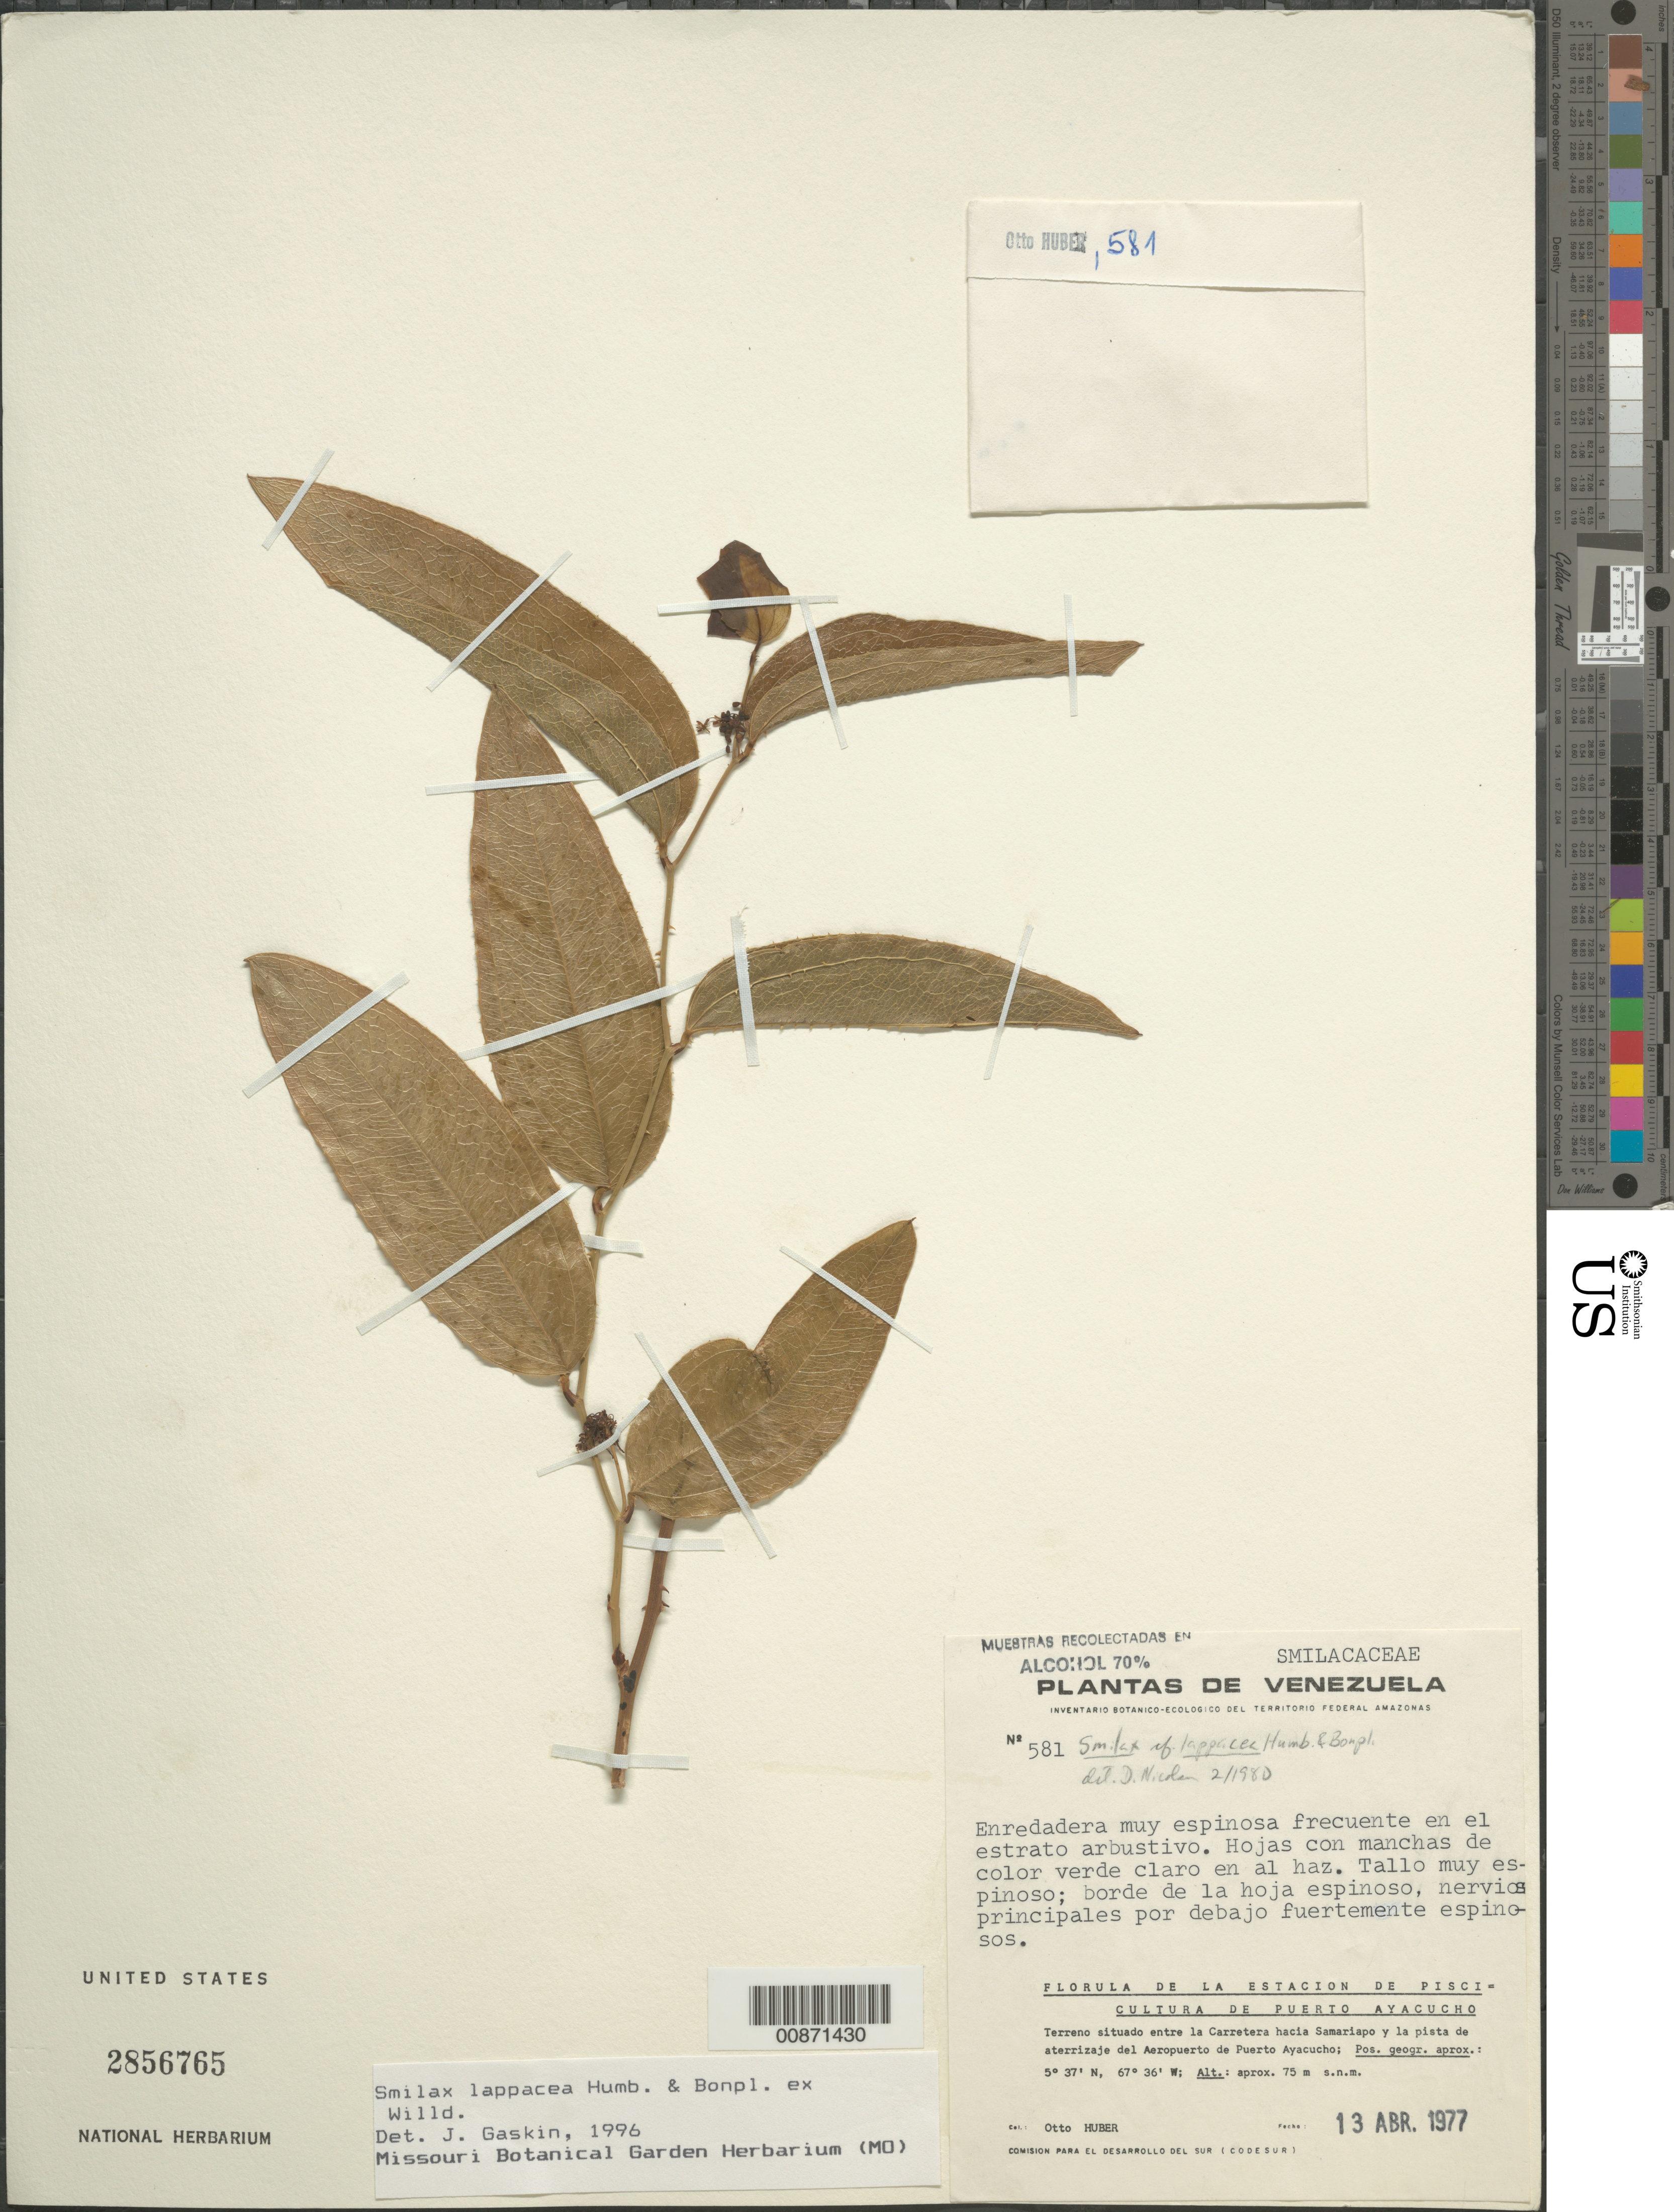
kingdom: Plantae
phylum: Tracheophyta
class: Liliopsida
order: Liliales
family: Smilacaceae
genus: Smilax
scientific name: Smilax lappacea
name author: Humb. & Bonpl. ex Willd.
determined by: Gaskin, J. F.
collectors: O. Huber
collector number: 581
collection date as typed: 13-Apr-77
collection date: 1977-04-13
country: Venezuela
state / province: Amazonas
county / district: Atures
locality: Puerto Ayacucho, carretera hacia Samariapo y la pista de aterrizaje del Aeropuerto de Puerto Ayacucho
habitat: Estrato arbustivo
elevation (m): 75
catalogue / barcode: US 2856765